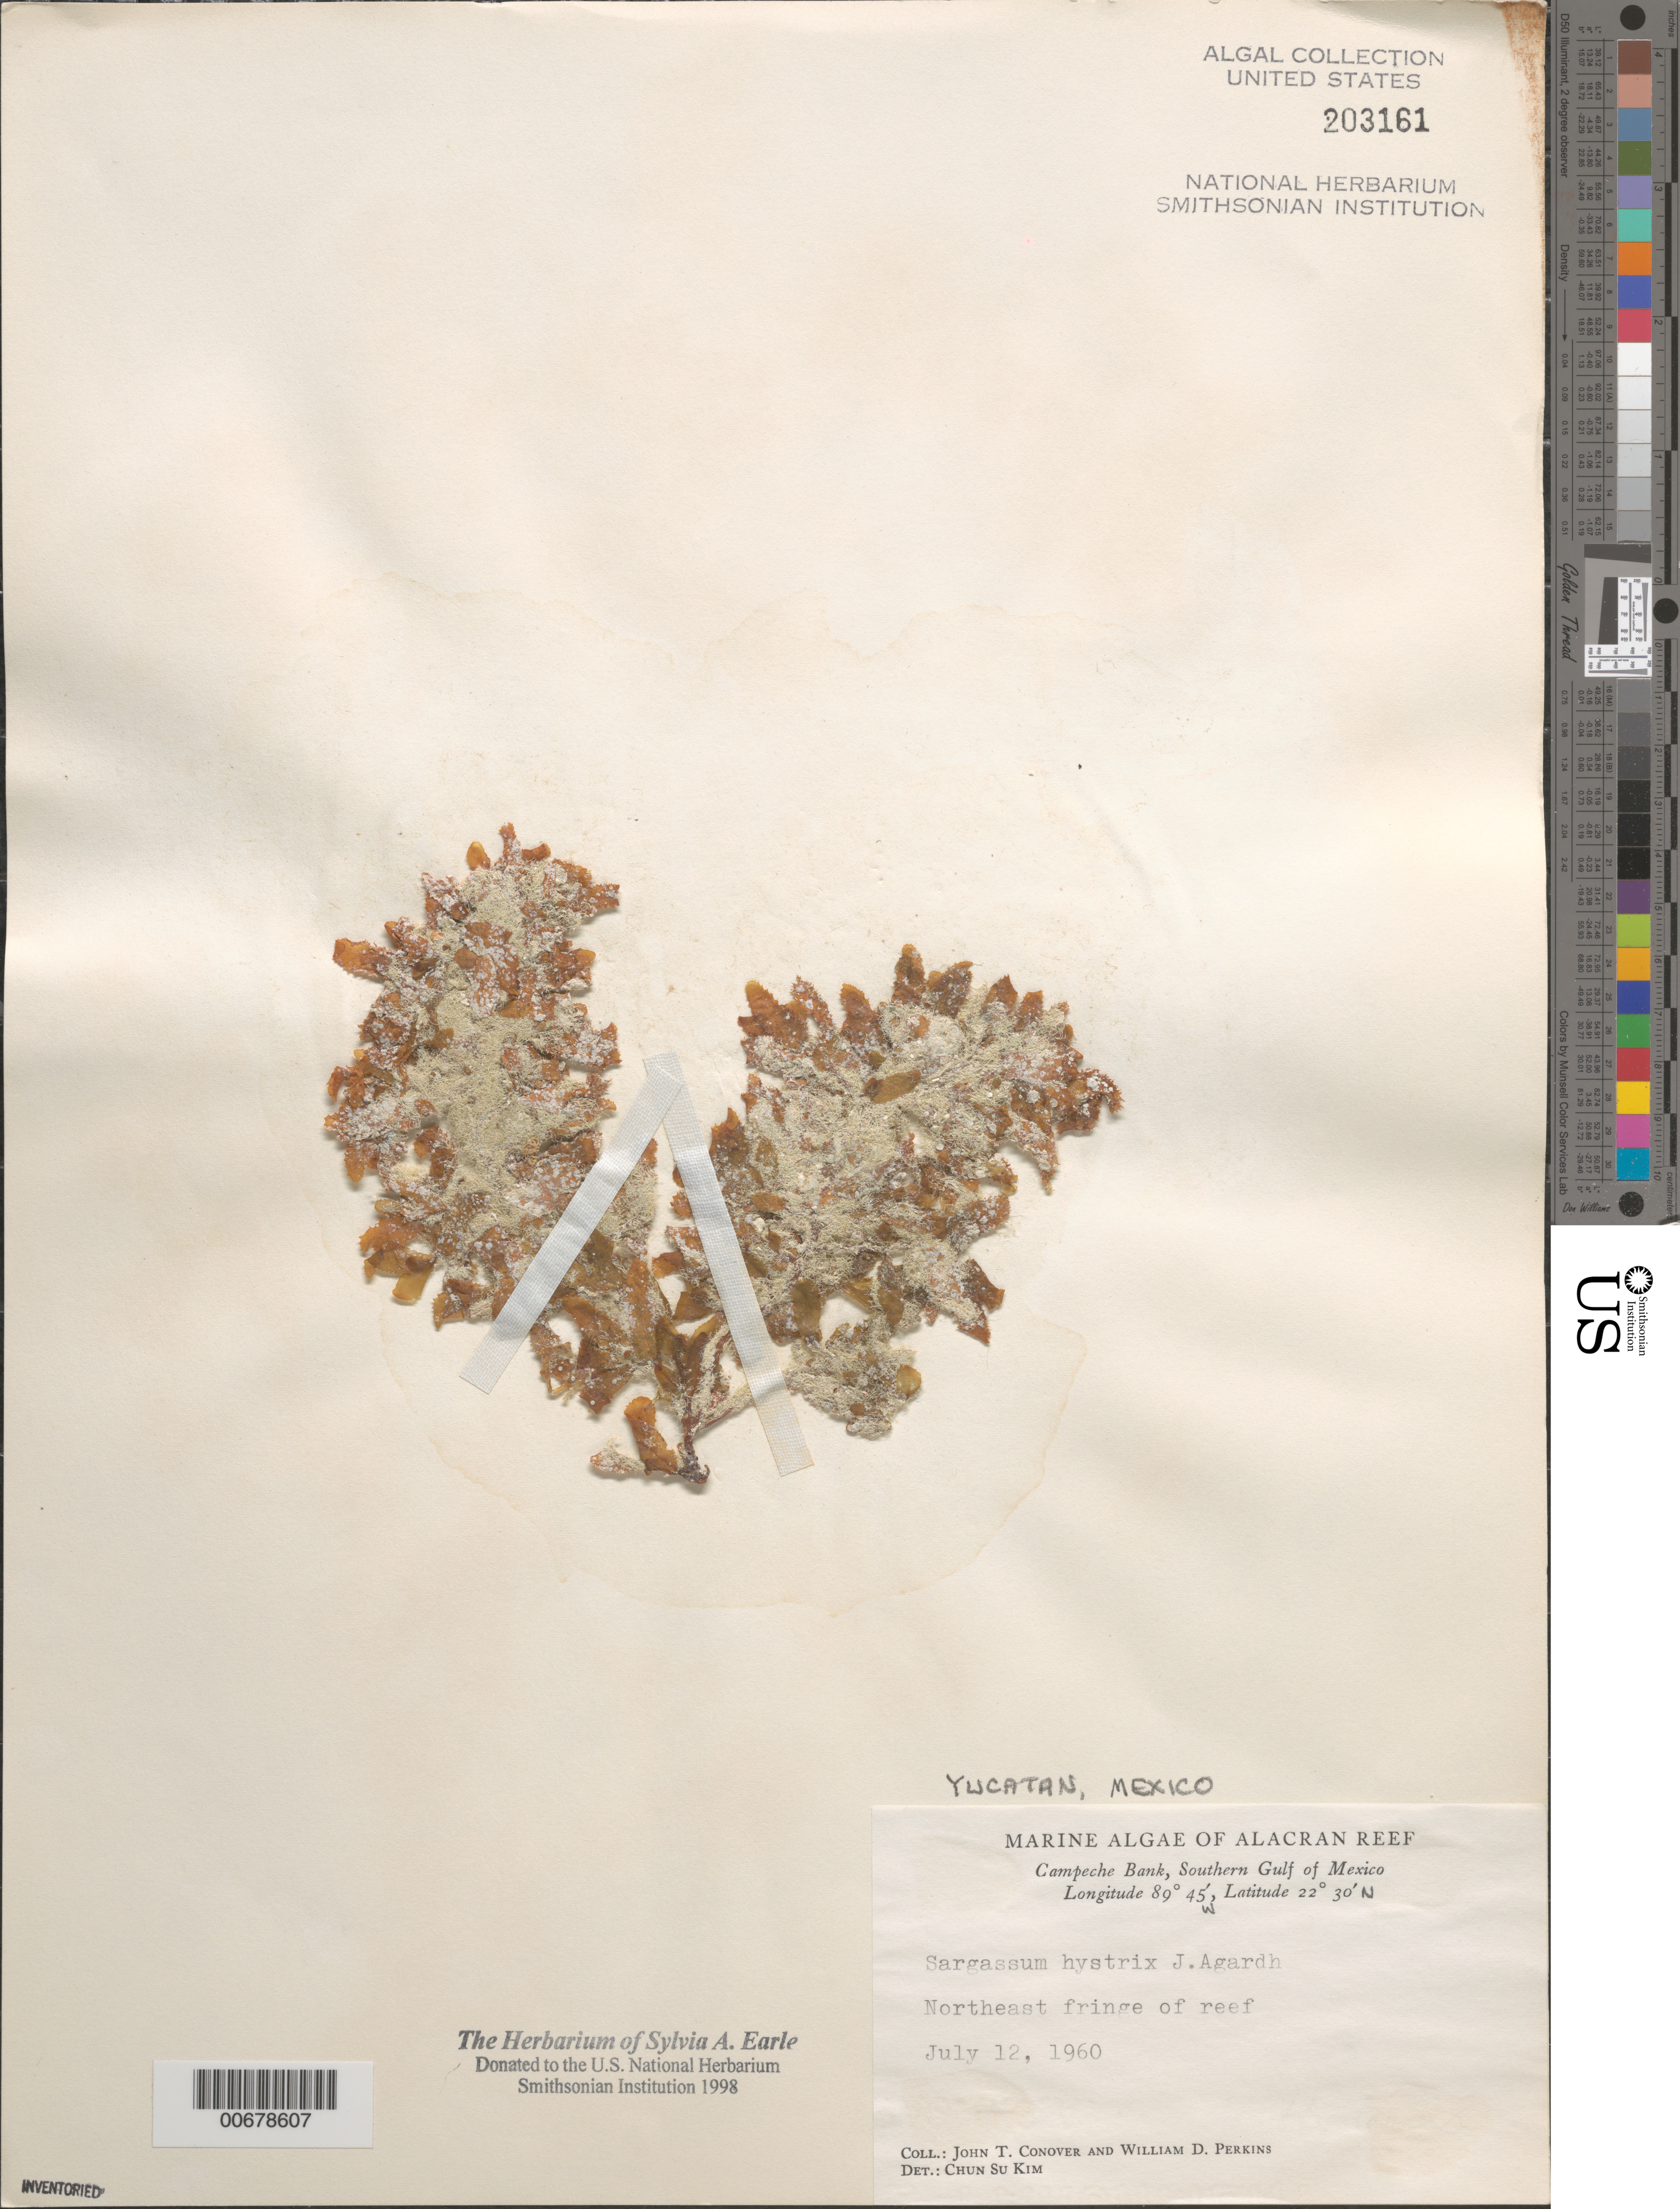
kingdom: Chromista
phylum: Ochrophyta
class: Phaeophyceae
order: Fucales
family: Sargassaceae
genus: Sargassum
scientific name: Sargassum hystrix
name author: J. Agardh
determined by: Kim, Chun Su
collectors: J. T. Conover & W. D. Perkins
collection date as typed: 12 Jul 1960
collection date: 1960-07-12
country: Mexico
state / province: Yucatán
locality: Alacran Reef, Campeche Bank, southern Gulf of Mexico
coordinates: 22 30' N, 89 45' W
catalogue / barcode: US 203161